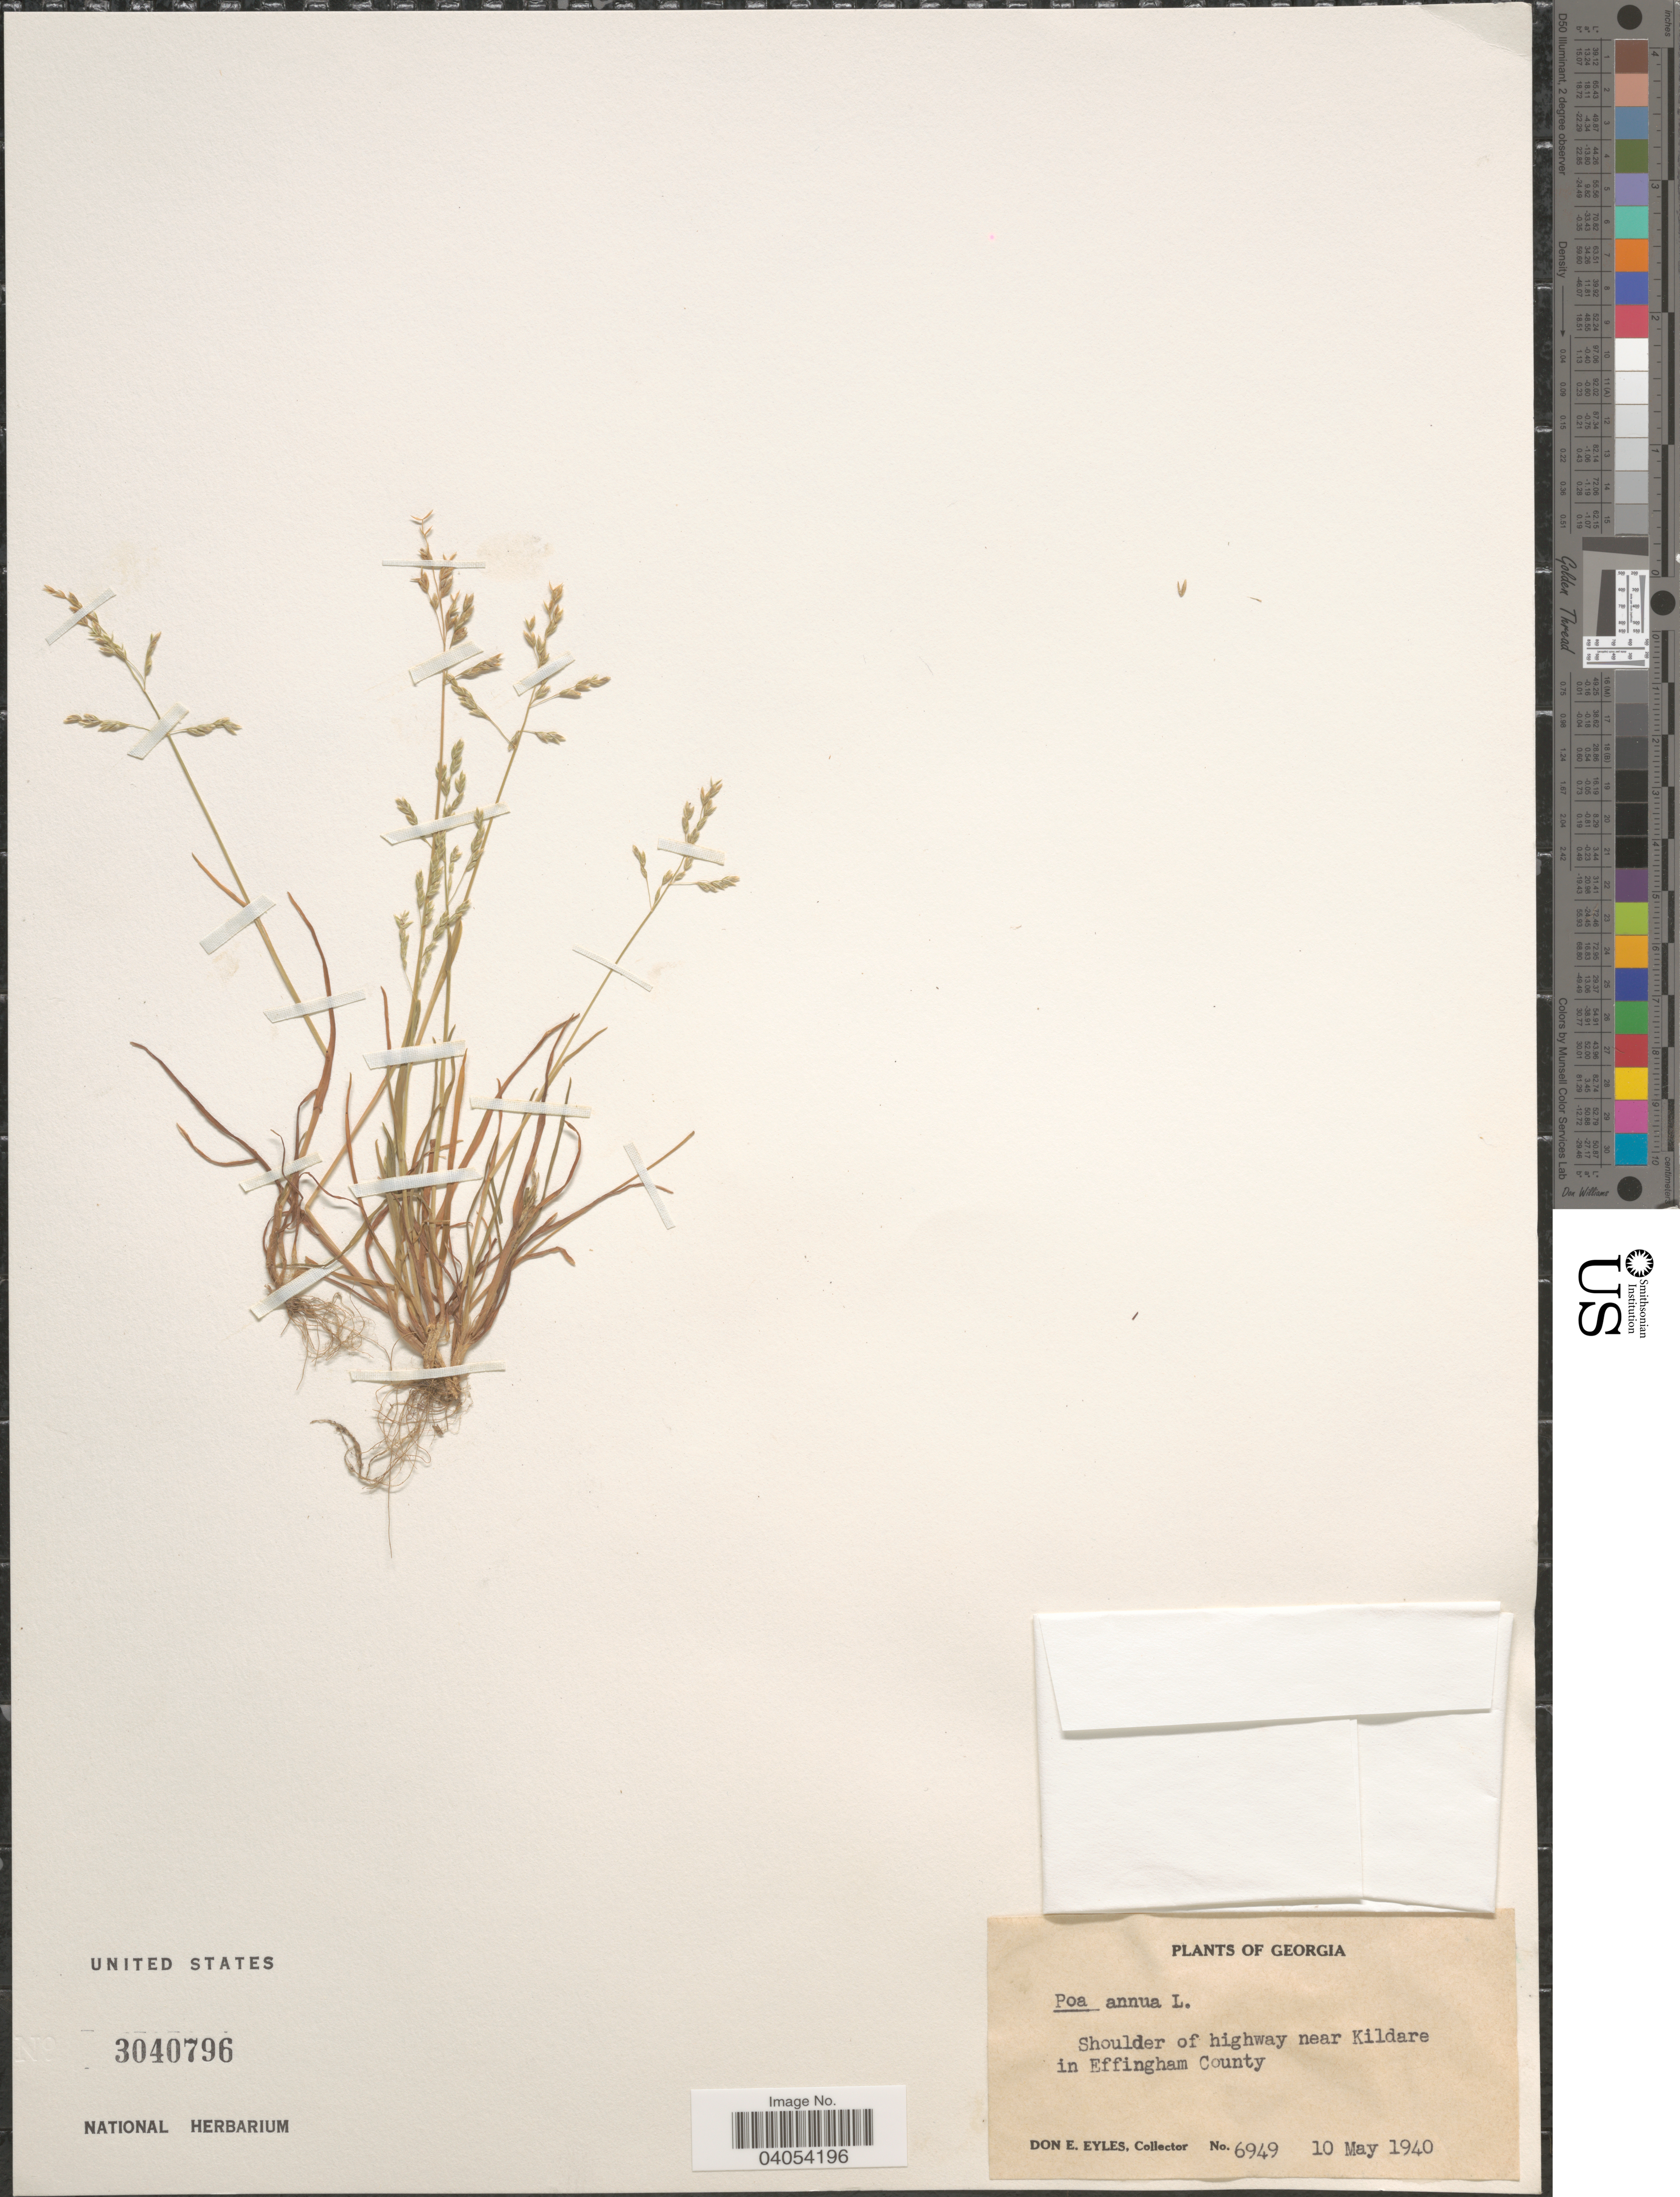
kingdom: Plantae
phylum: Tracheophyta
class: Liliopsida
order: Poales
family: Poaceae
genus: Poa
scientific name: Poa annua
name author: L.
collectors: D. Eyles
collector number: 6949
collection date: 1940-05-10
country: United States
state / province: Georgia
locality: Shoulder of highway near Kildare in Effingham County.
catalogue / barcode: US 3040796